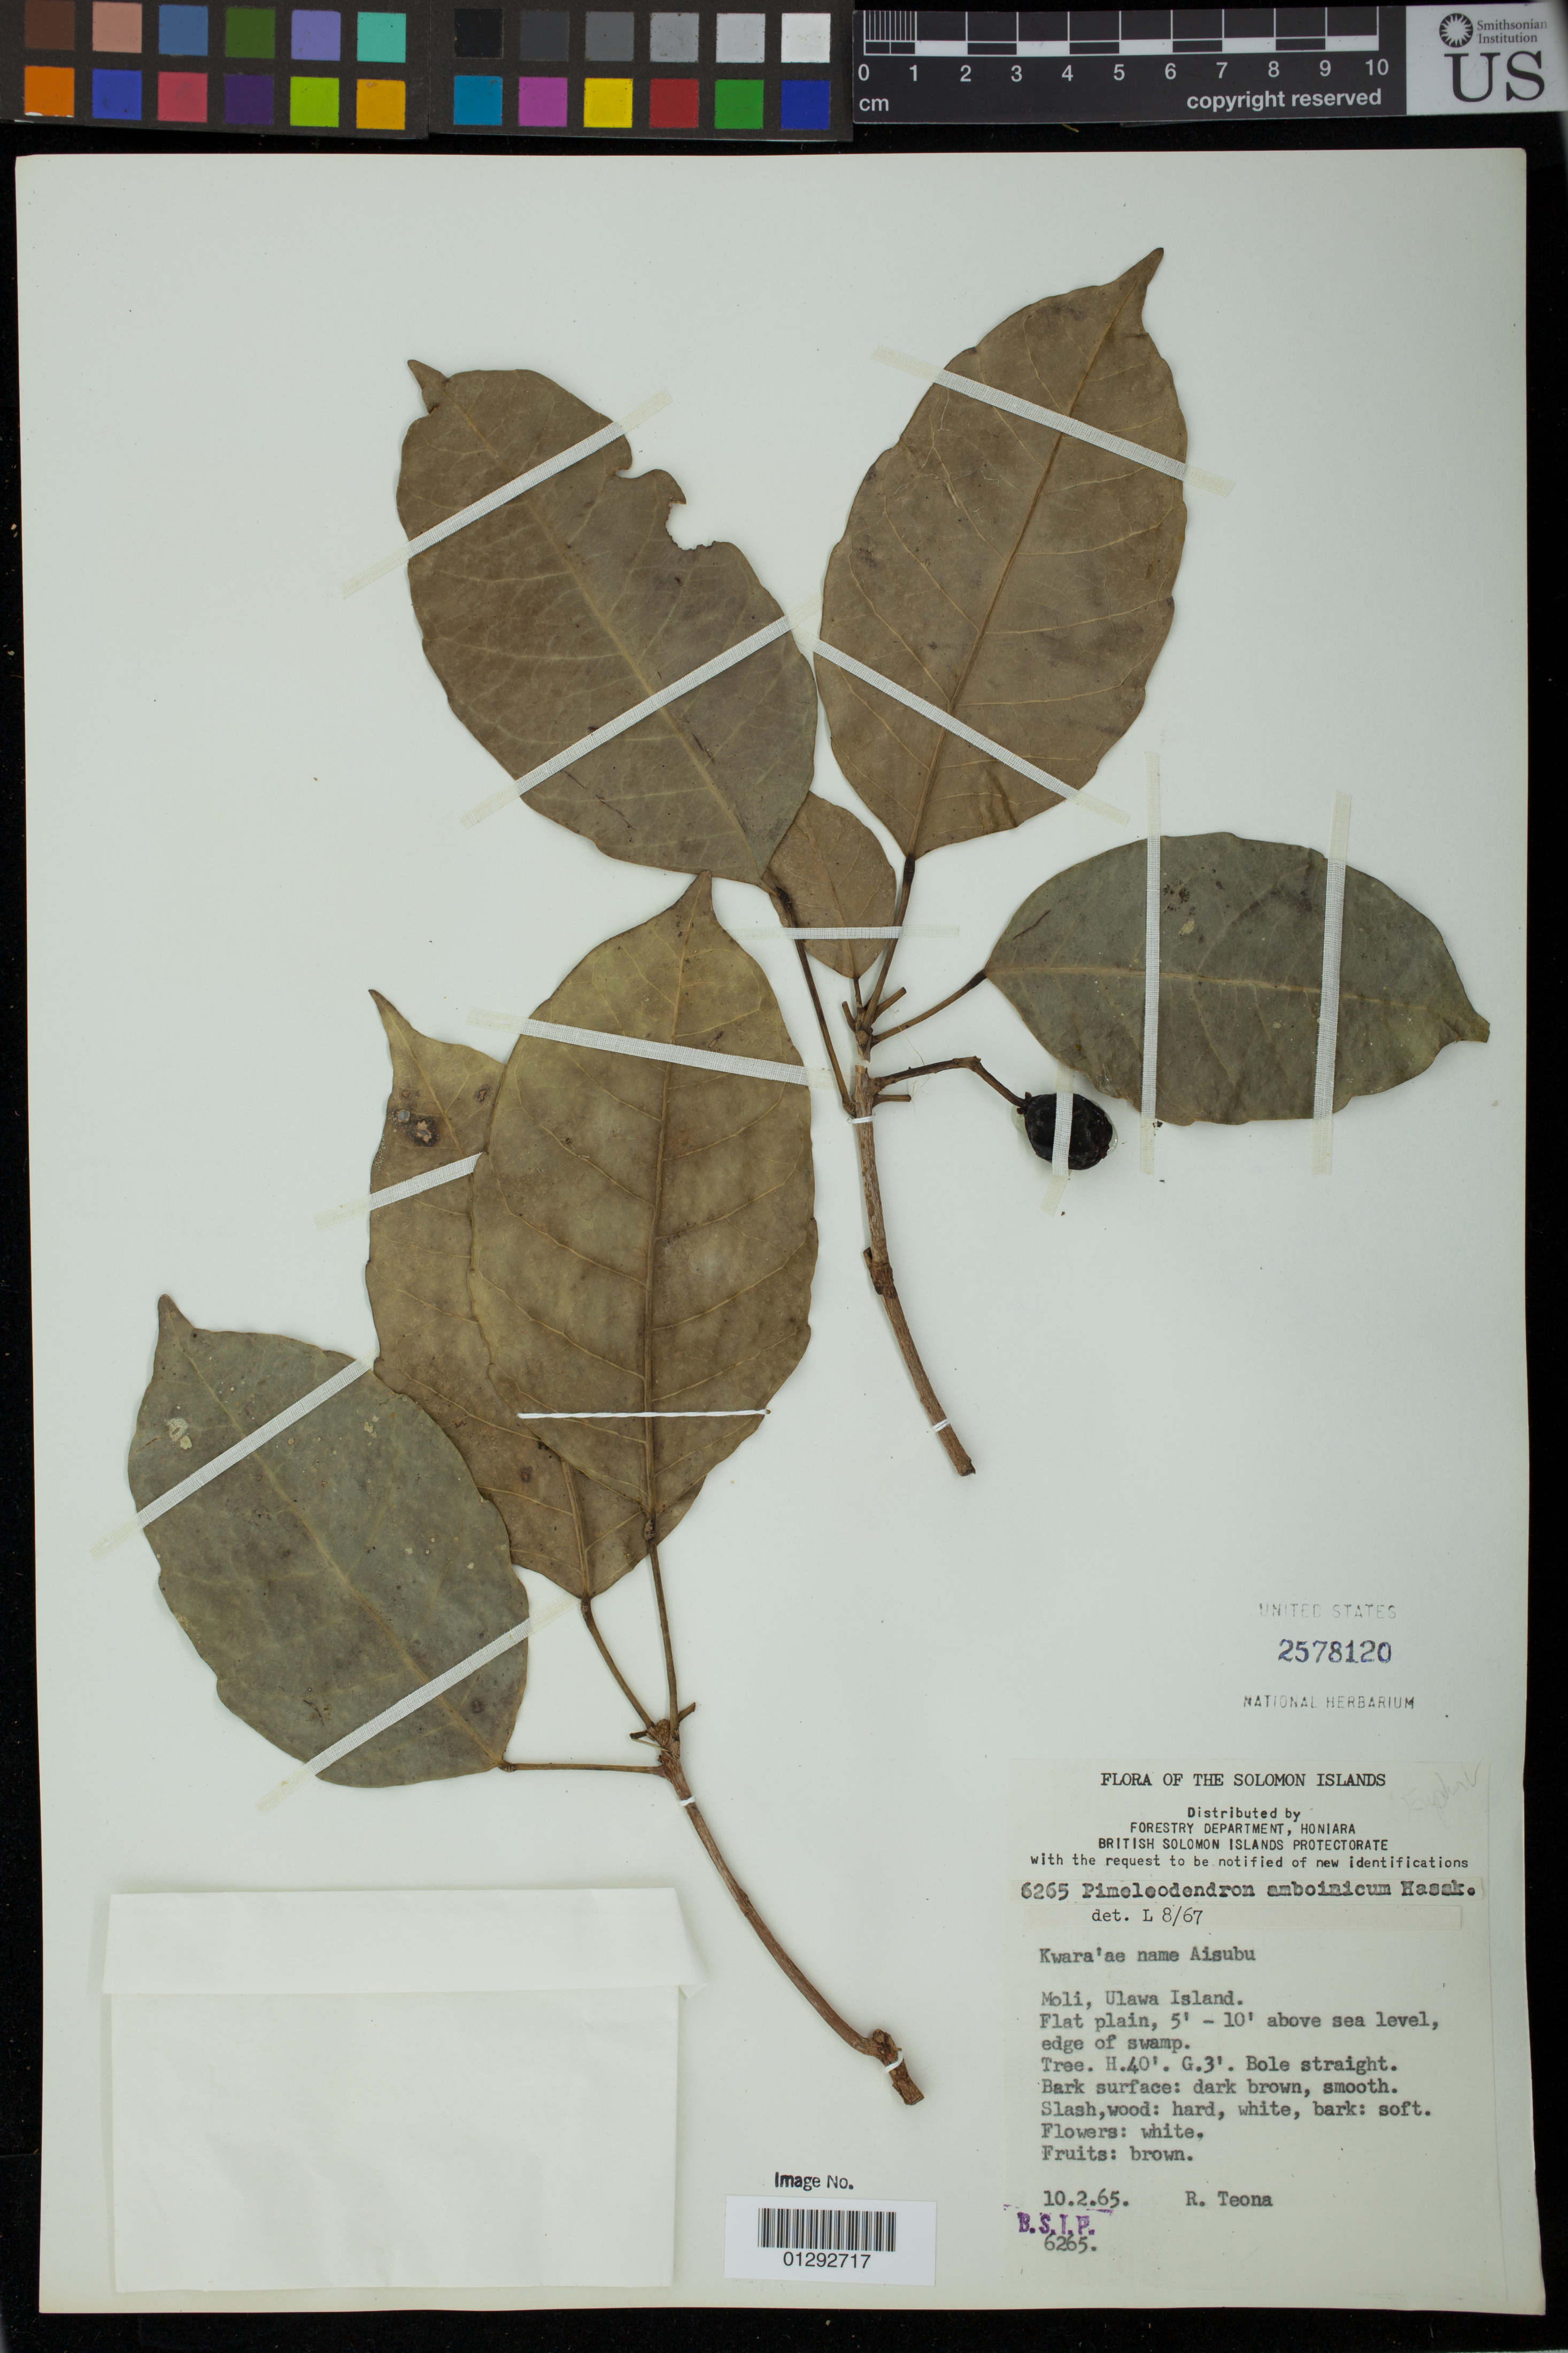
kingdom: Plantae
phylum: Tracheophyta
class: Magnoliopsida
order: Malpighiales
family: Euphorbiaceae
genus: Pimelodendron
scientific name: Pimelodendron amboinicum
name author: Hassk.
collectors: R. Teona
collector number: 6265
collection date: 1965-02-10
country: Solomon Islands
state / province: Makira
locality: Moli, Ulawa Island. Makira.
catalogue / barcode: US 2578120